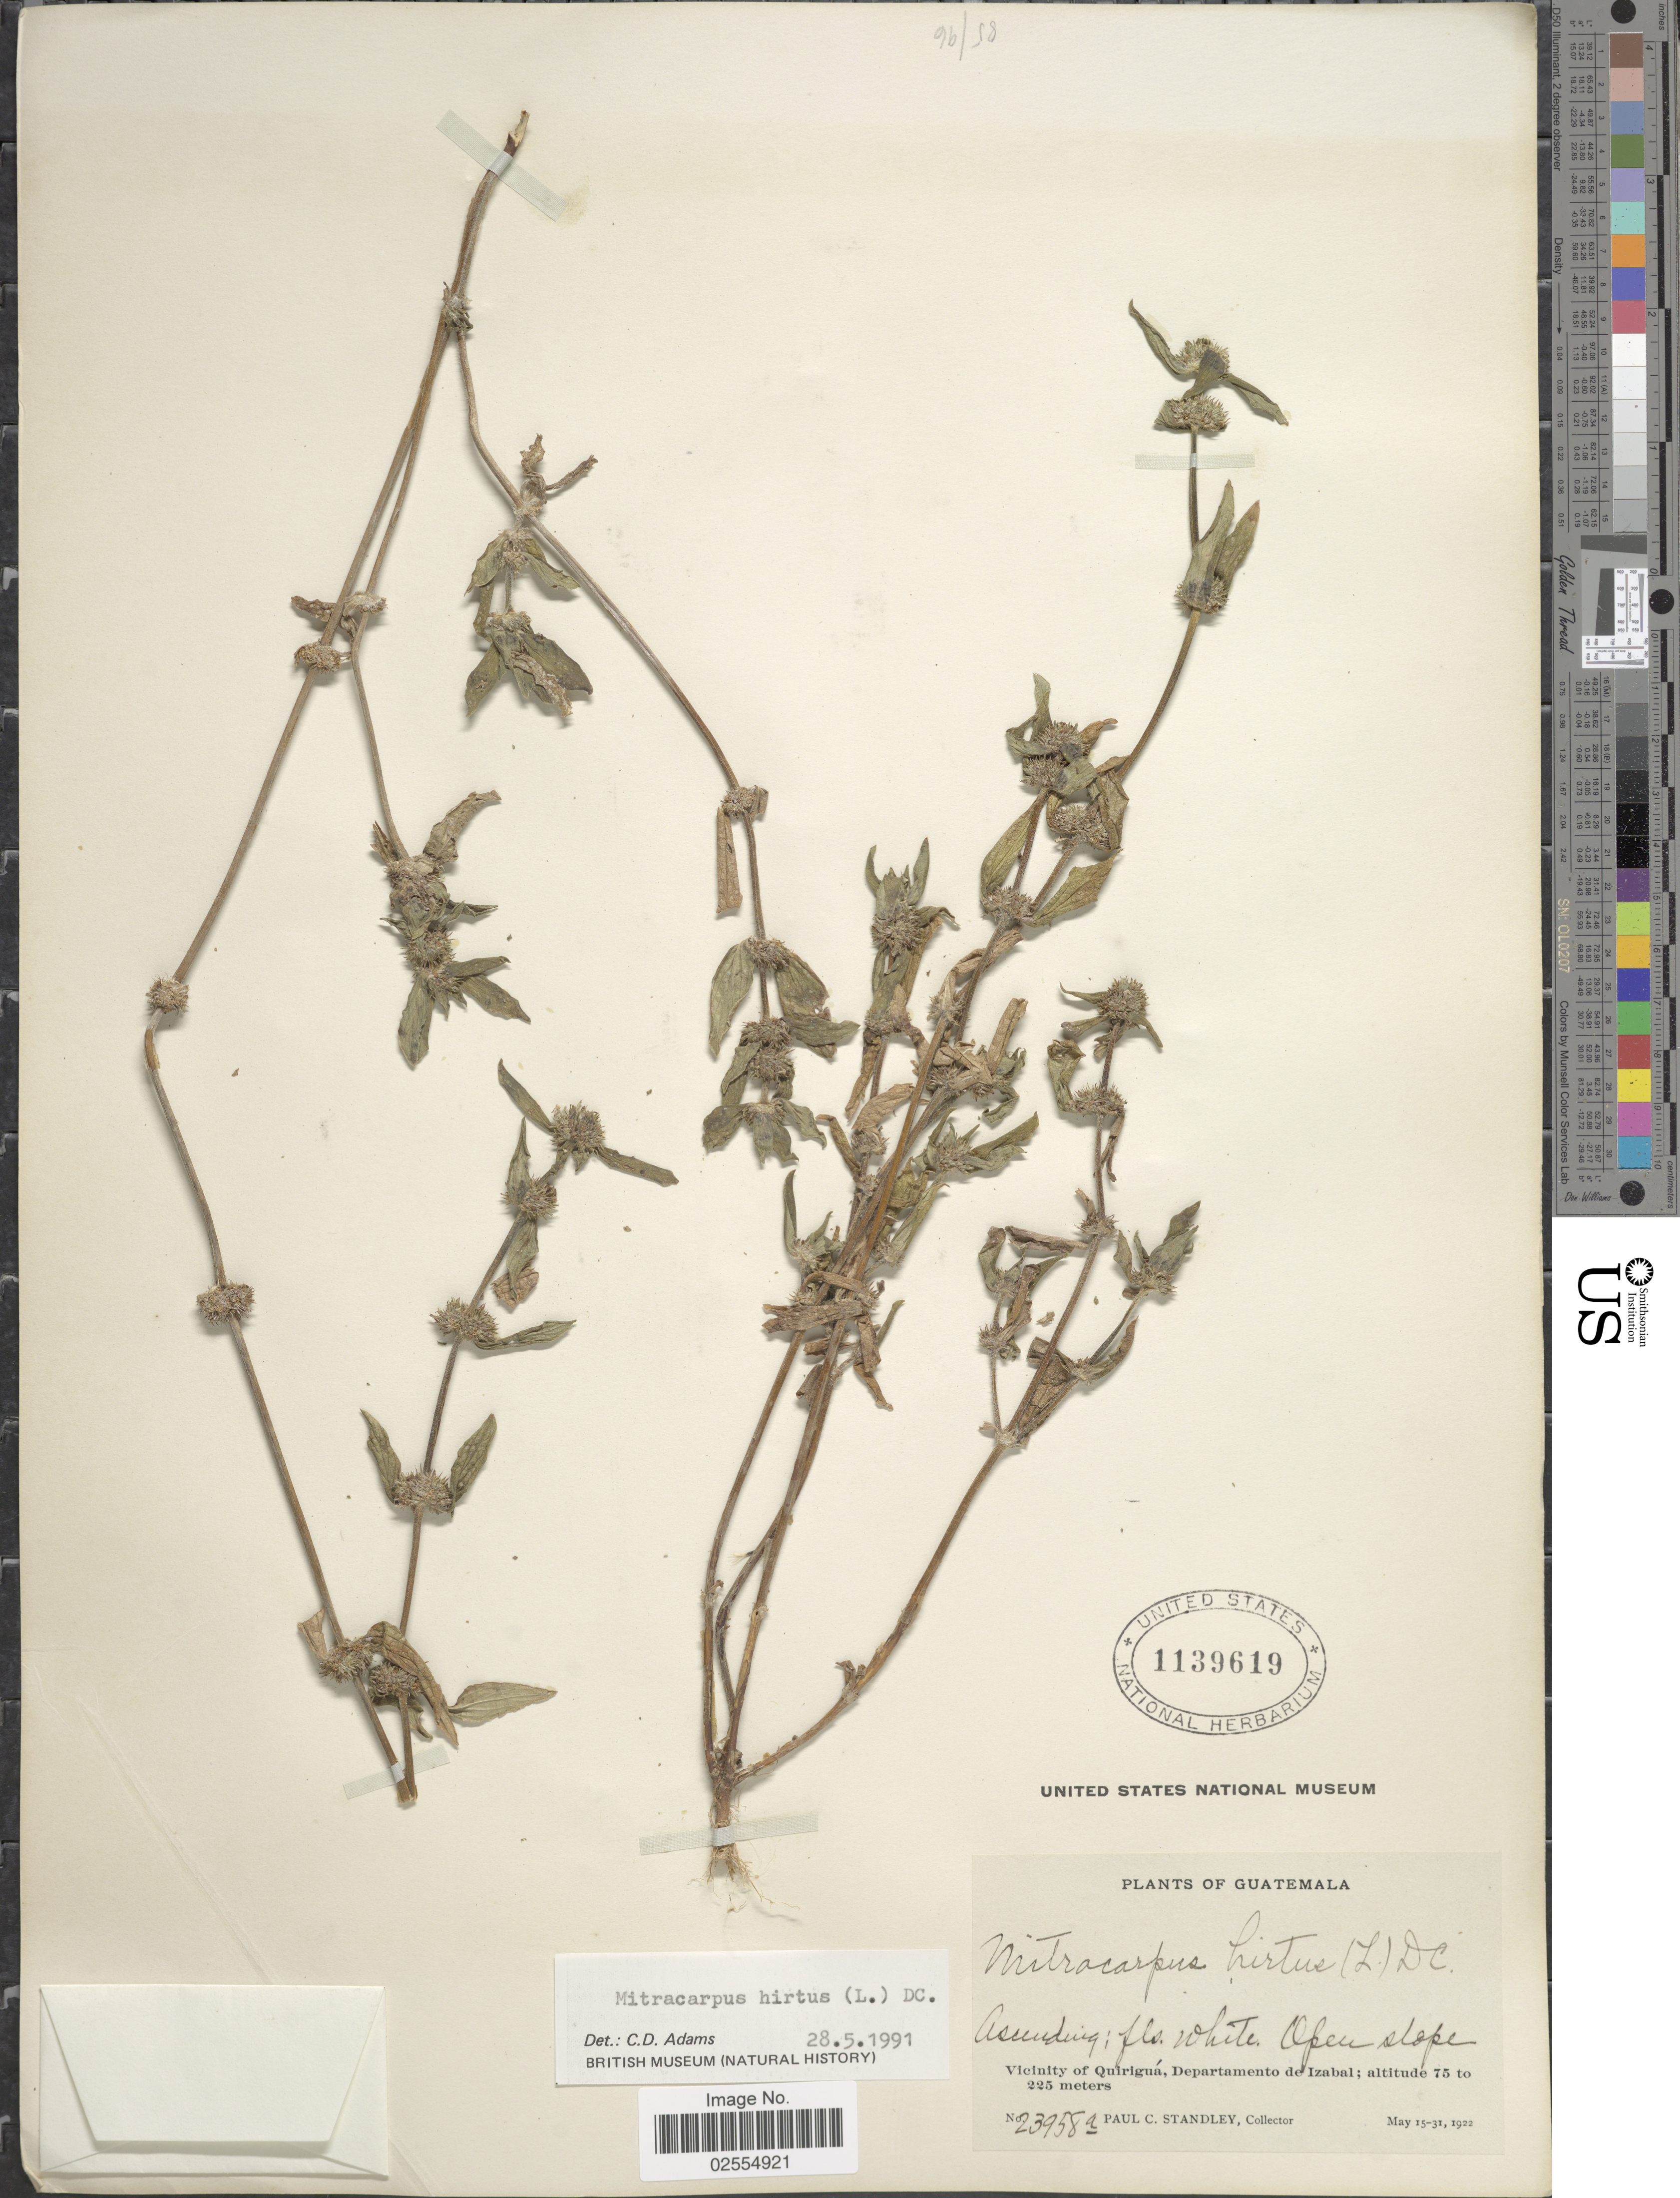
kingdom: Plantae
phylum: Tracheophyta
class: Magnoliopsida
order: Gentianales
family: Rubiaceae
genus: Mitracarpus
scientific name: Mitracarpus hirtus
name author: (L.) DC.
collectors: P. C. Standley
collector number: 23958a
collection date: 1922-05-15/1922-05-31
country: Guatemala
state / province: Izabal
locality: Vicinity of Quiriguá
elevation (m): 75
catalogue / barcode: US 1139619